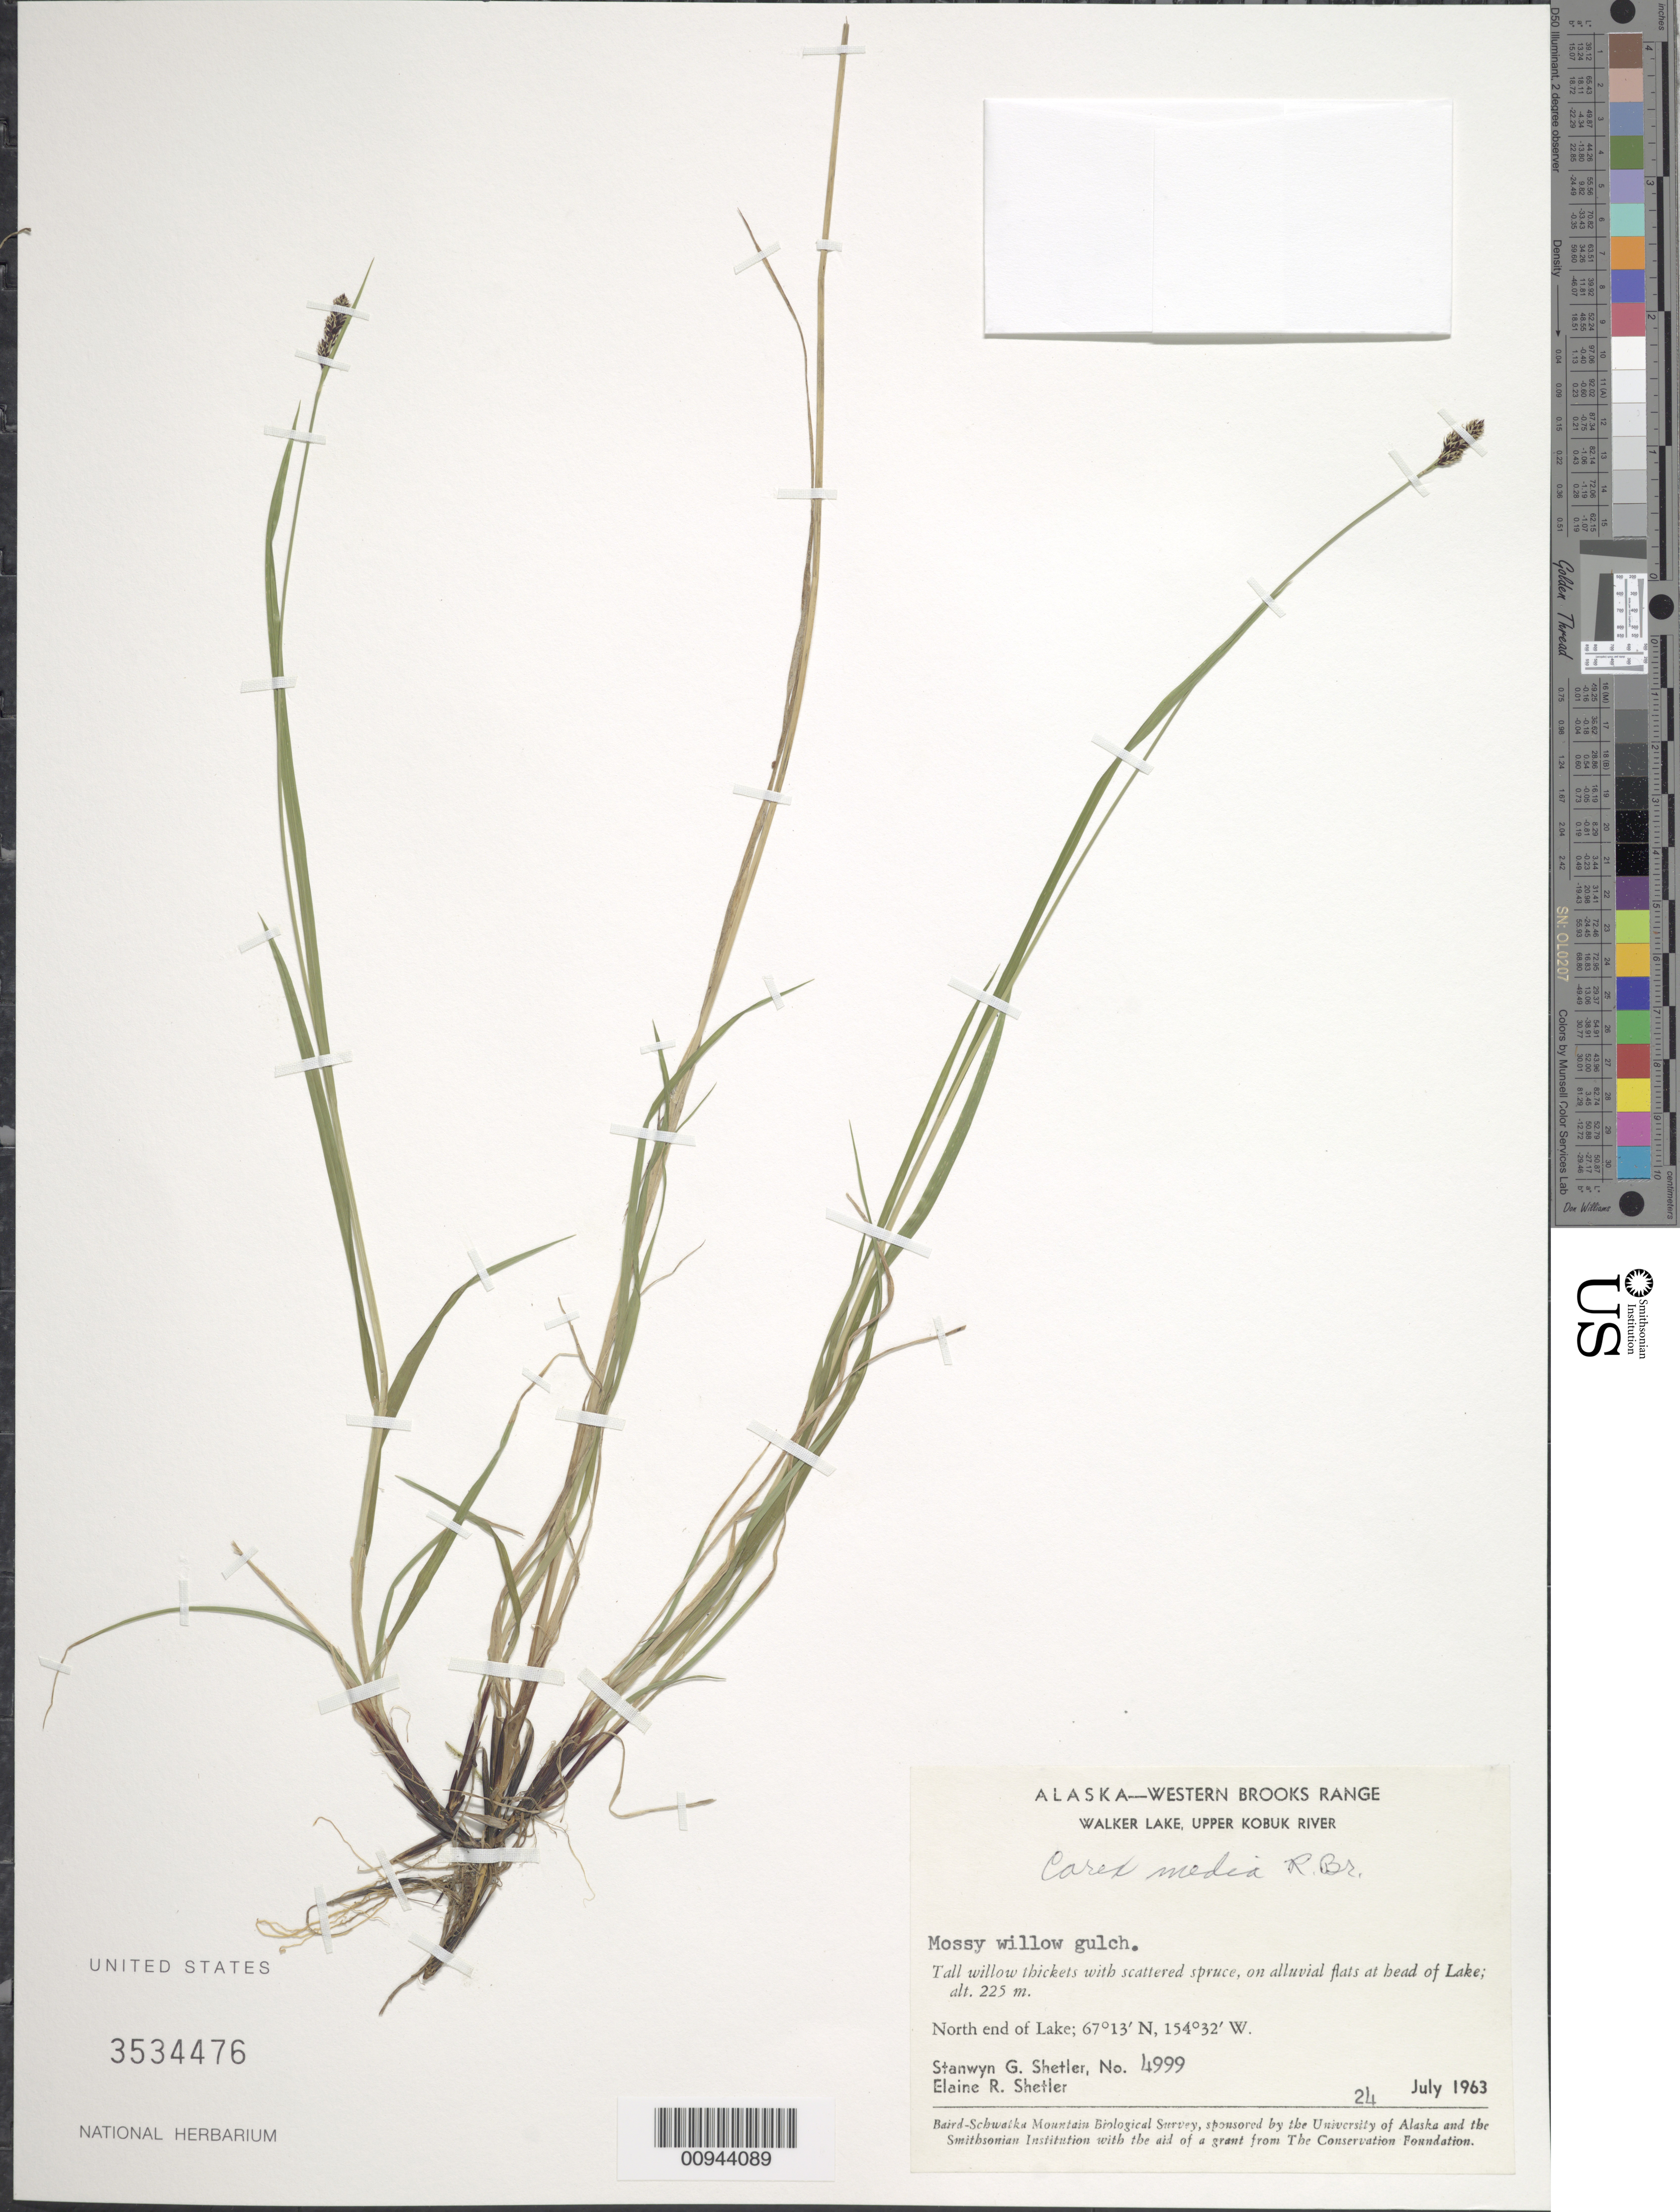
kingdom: Plantae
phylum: Tracheophyta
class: Liliopsida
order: Poales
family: Cyperaceae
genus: Carex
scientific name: Carex media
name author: R. Br.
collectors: S. Shetler & E. R. Shetler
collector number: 4999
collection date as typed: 24 Jul 1963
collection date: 1963-07-24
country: United States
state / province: Alaska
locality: North end of Walker Lake. Western Brooks Range, Upper Kobuk River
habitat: Tall willow thickets with scattered spruce, on alluvial flats at head of Lake.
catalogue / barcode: US 3534476